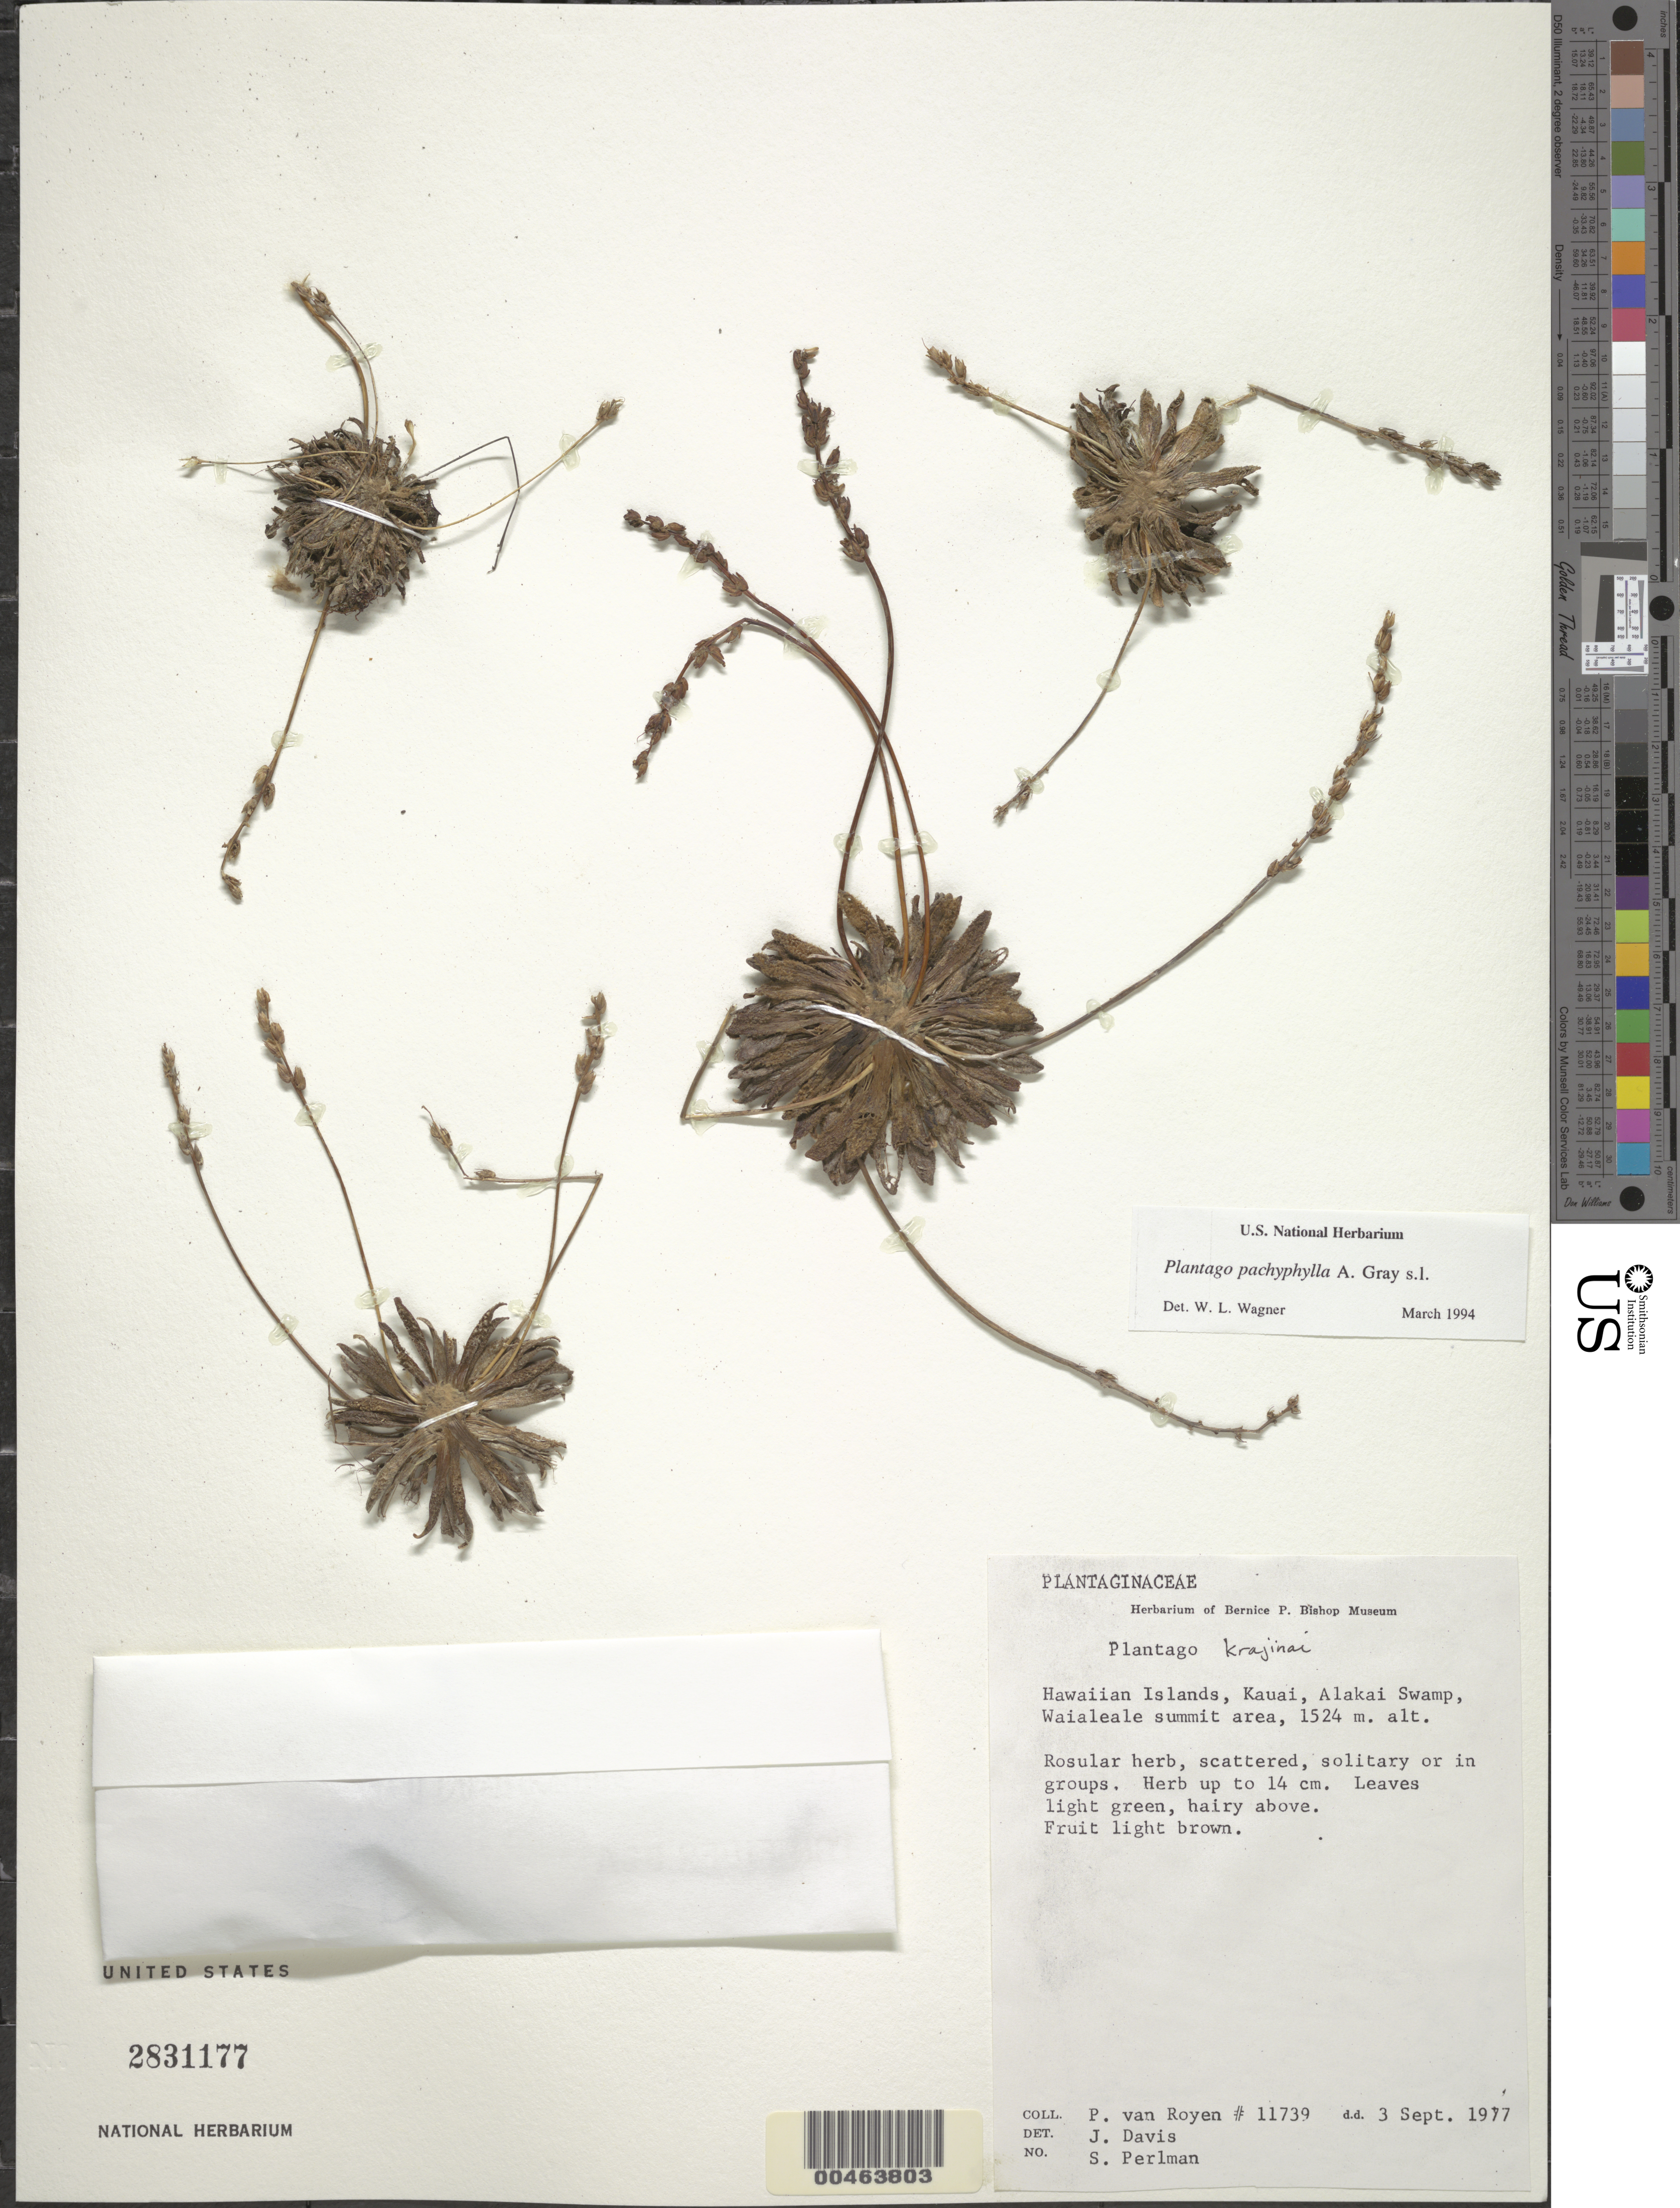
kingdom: Plantae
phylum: Tracheophyta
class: Magnoliopsida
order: Lamiales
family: Plantaginaceae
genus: Plantago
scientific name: Plantago pachyphylla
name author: A. Gray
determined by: Wagner, W. L., (BOT), Smithsonian Institution - National Museum of Natural History (UNITED STATES)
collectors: P. van Royen, J. Davis & S. P. Perlman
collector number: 11739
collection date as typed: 3 Sep 1977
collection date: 1977-09-03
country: United States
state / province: Hawaii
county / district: Kauai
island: Kaua'i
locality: Alakai Swamp, Waialeale summit area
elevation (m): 1524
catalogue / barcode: US 2831177